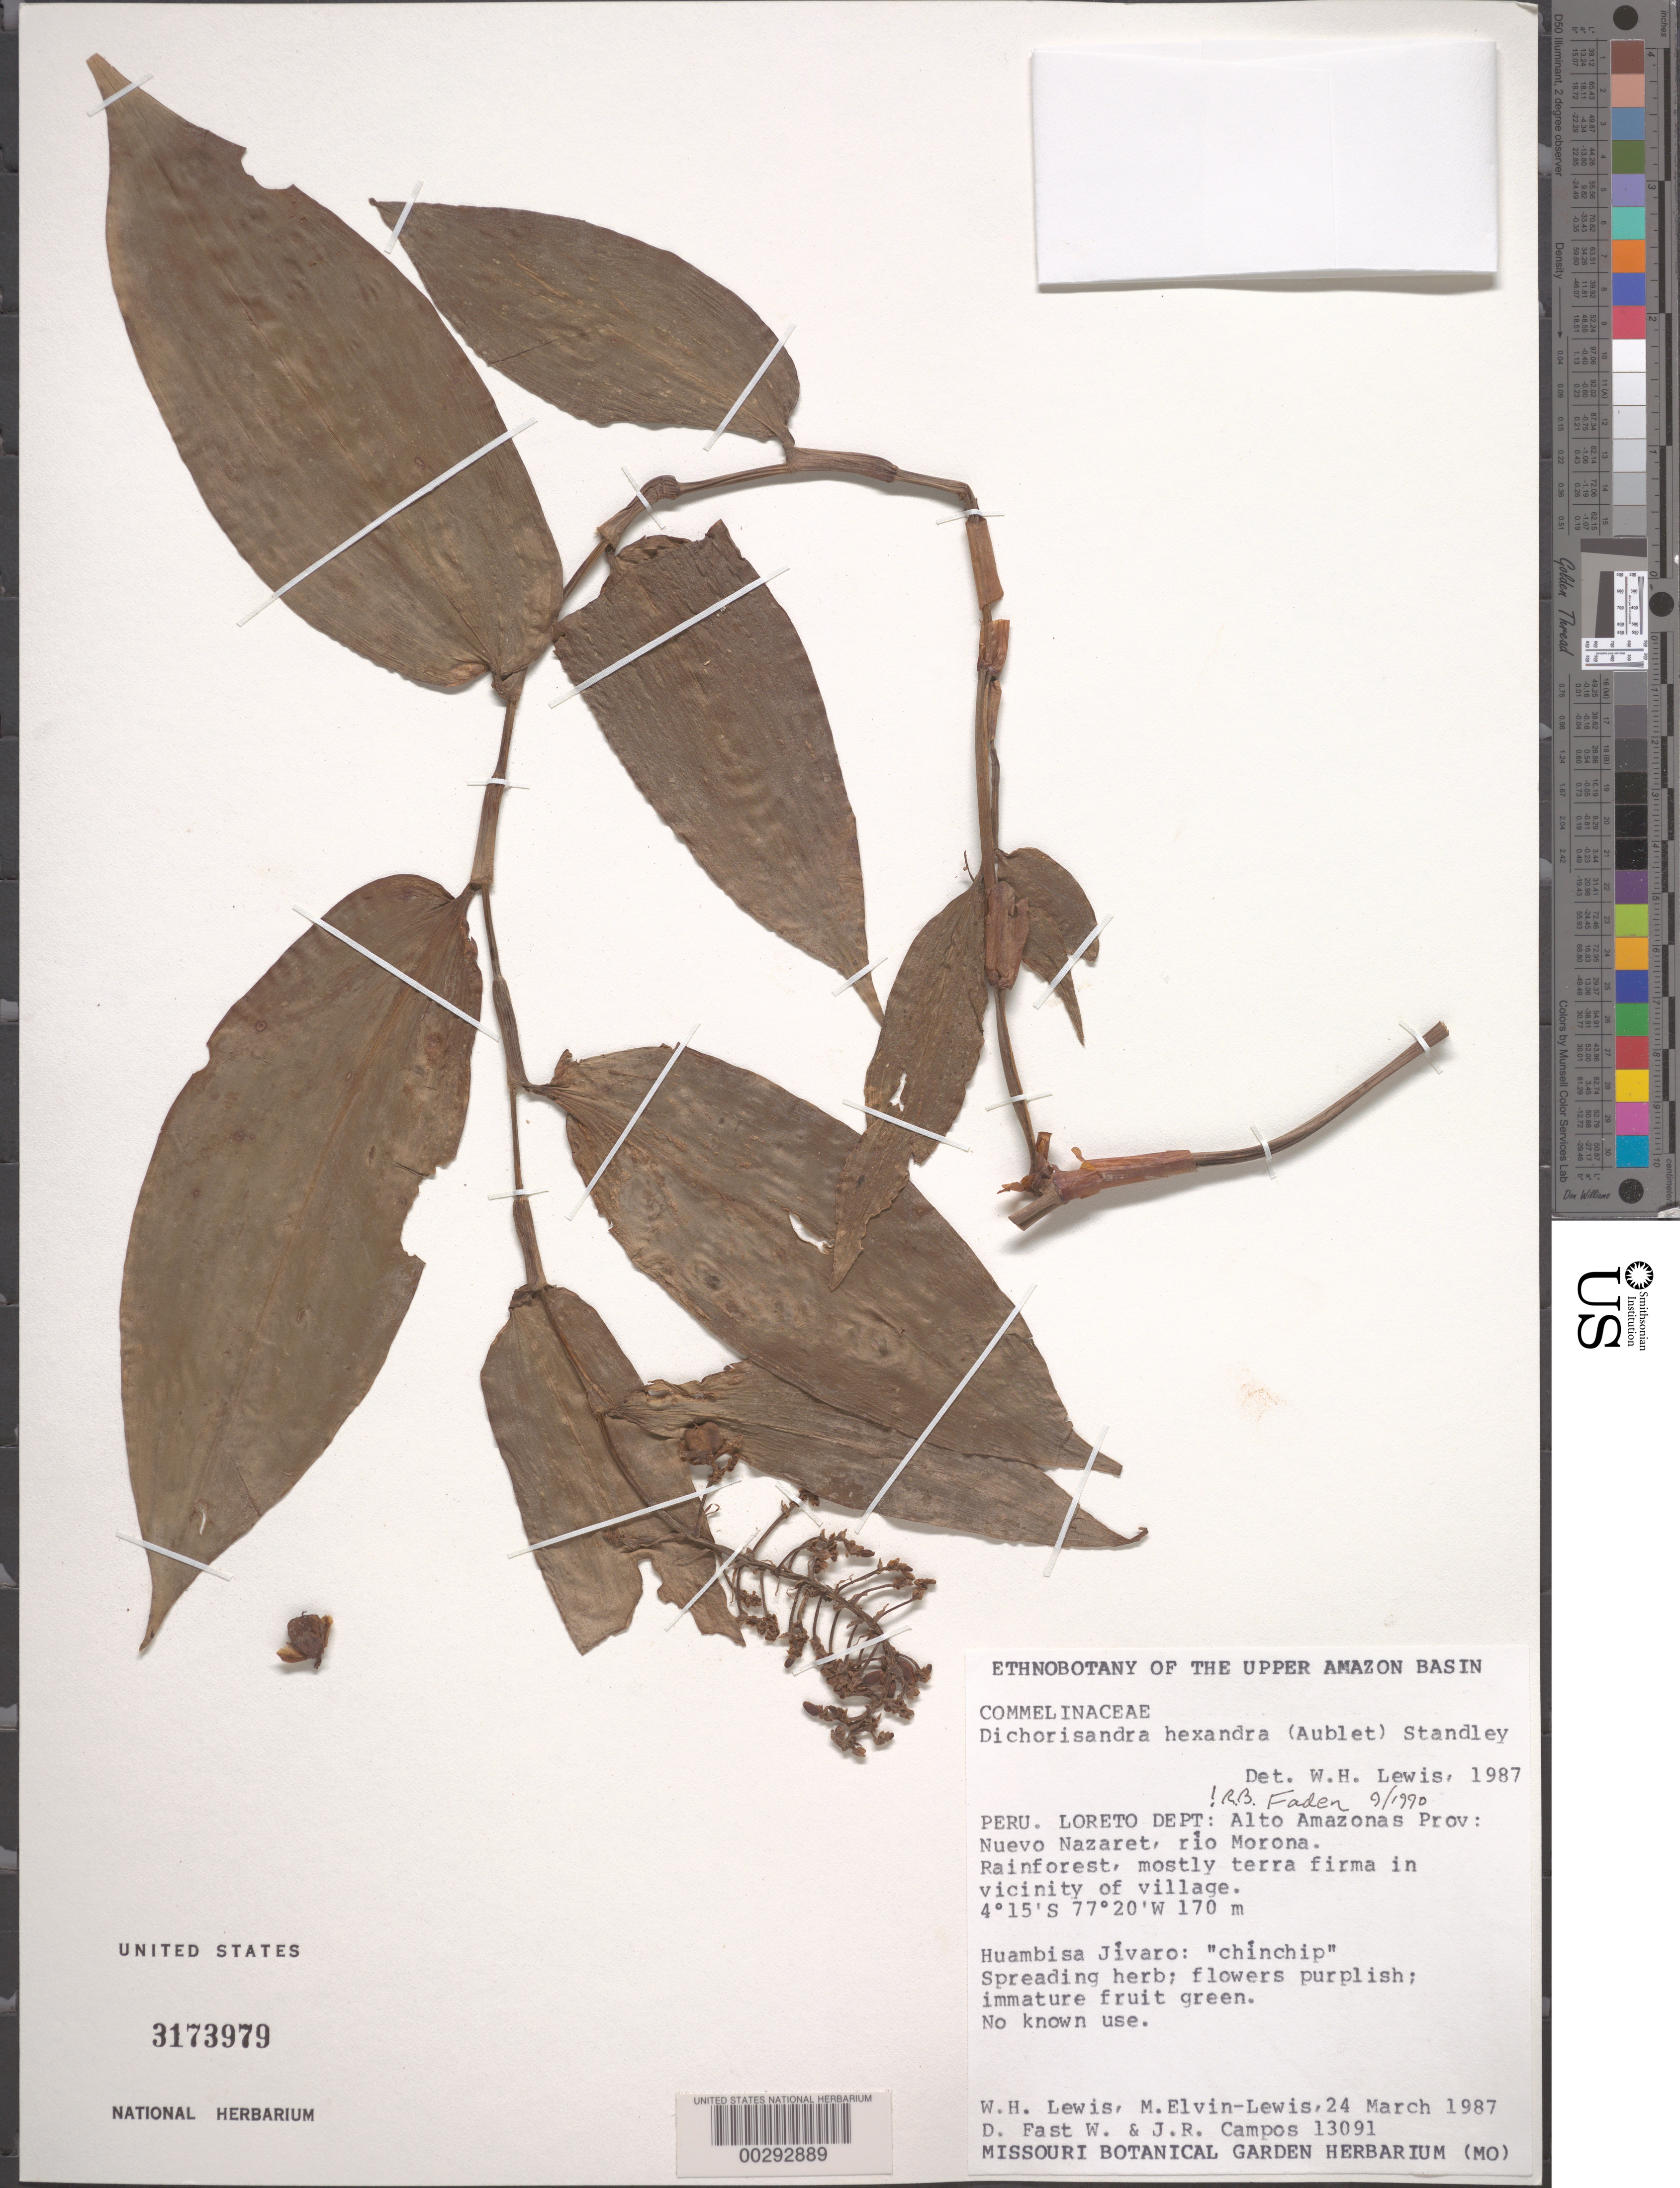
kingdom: Plantae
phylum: Tracheophyta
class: Liliopsida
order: Commelinales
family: Commelinaceae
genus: Dichorisandra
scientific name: Dichorisandra hexandra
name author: (Aubl.) Standl.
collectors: W. H. Lewis, M. Elvin-Lewis, D. Fast & J. Campos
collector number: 13091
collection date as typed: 24 Mar 1987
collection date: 1987-03-24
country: Peru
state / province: Loreto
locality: Nuevo nazaret, rio morona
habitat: Rainforest, terra firma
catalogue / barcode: US 3173979